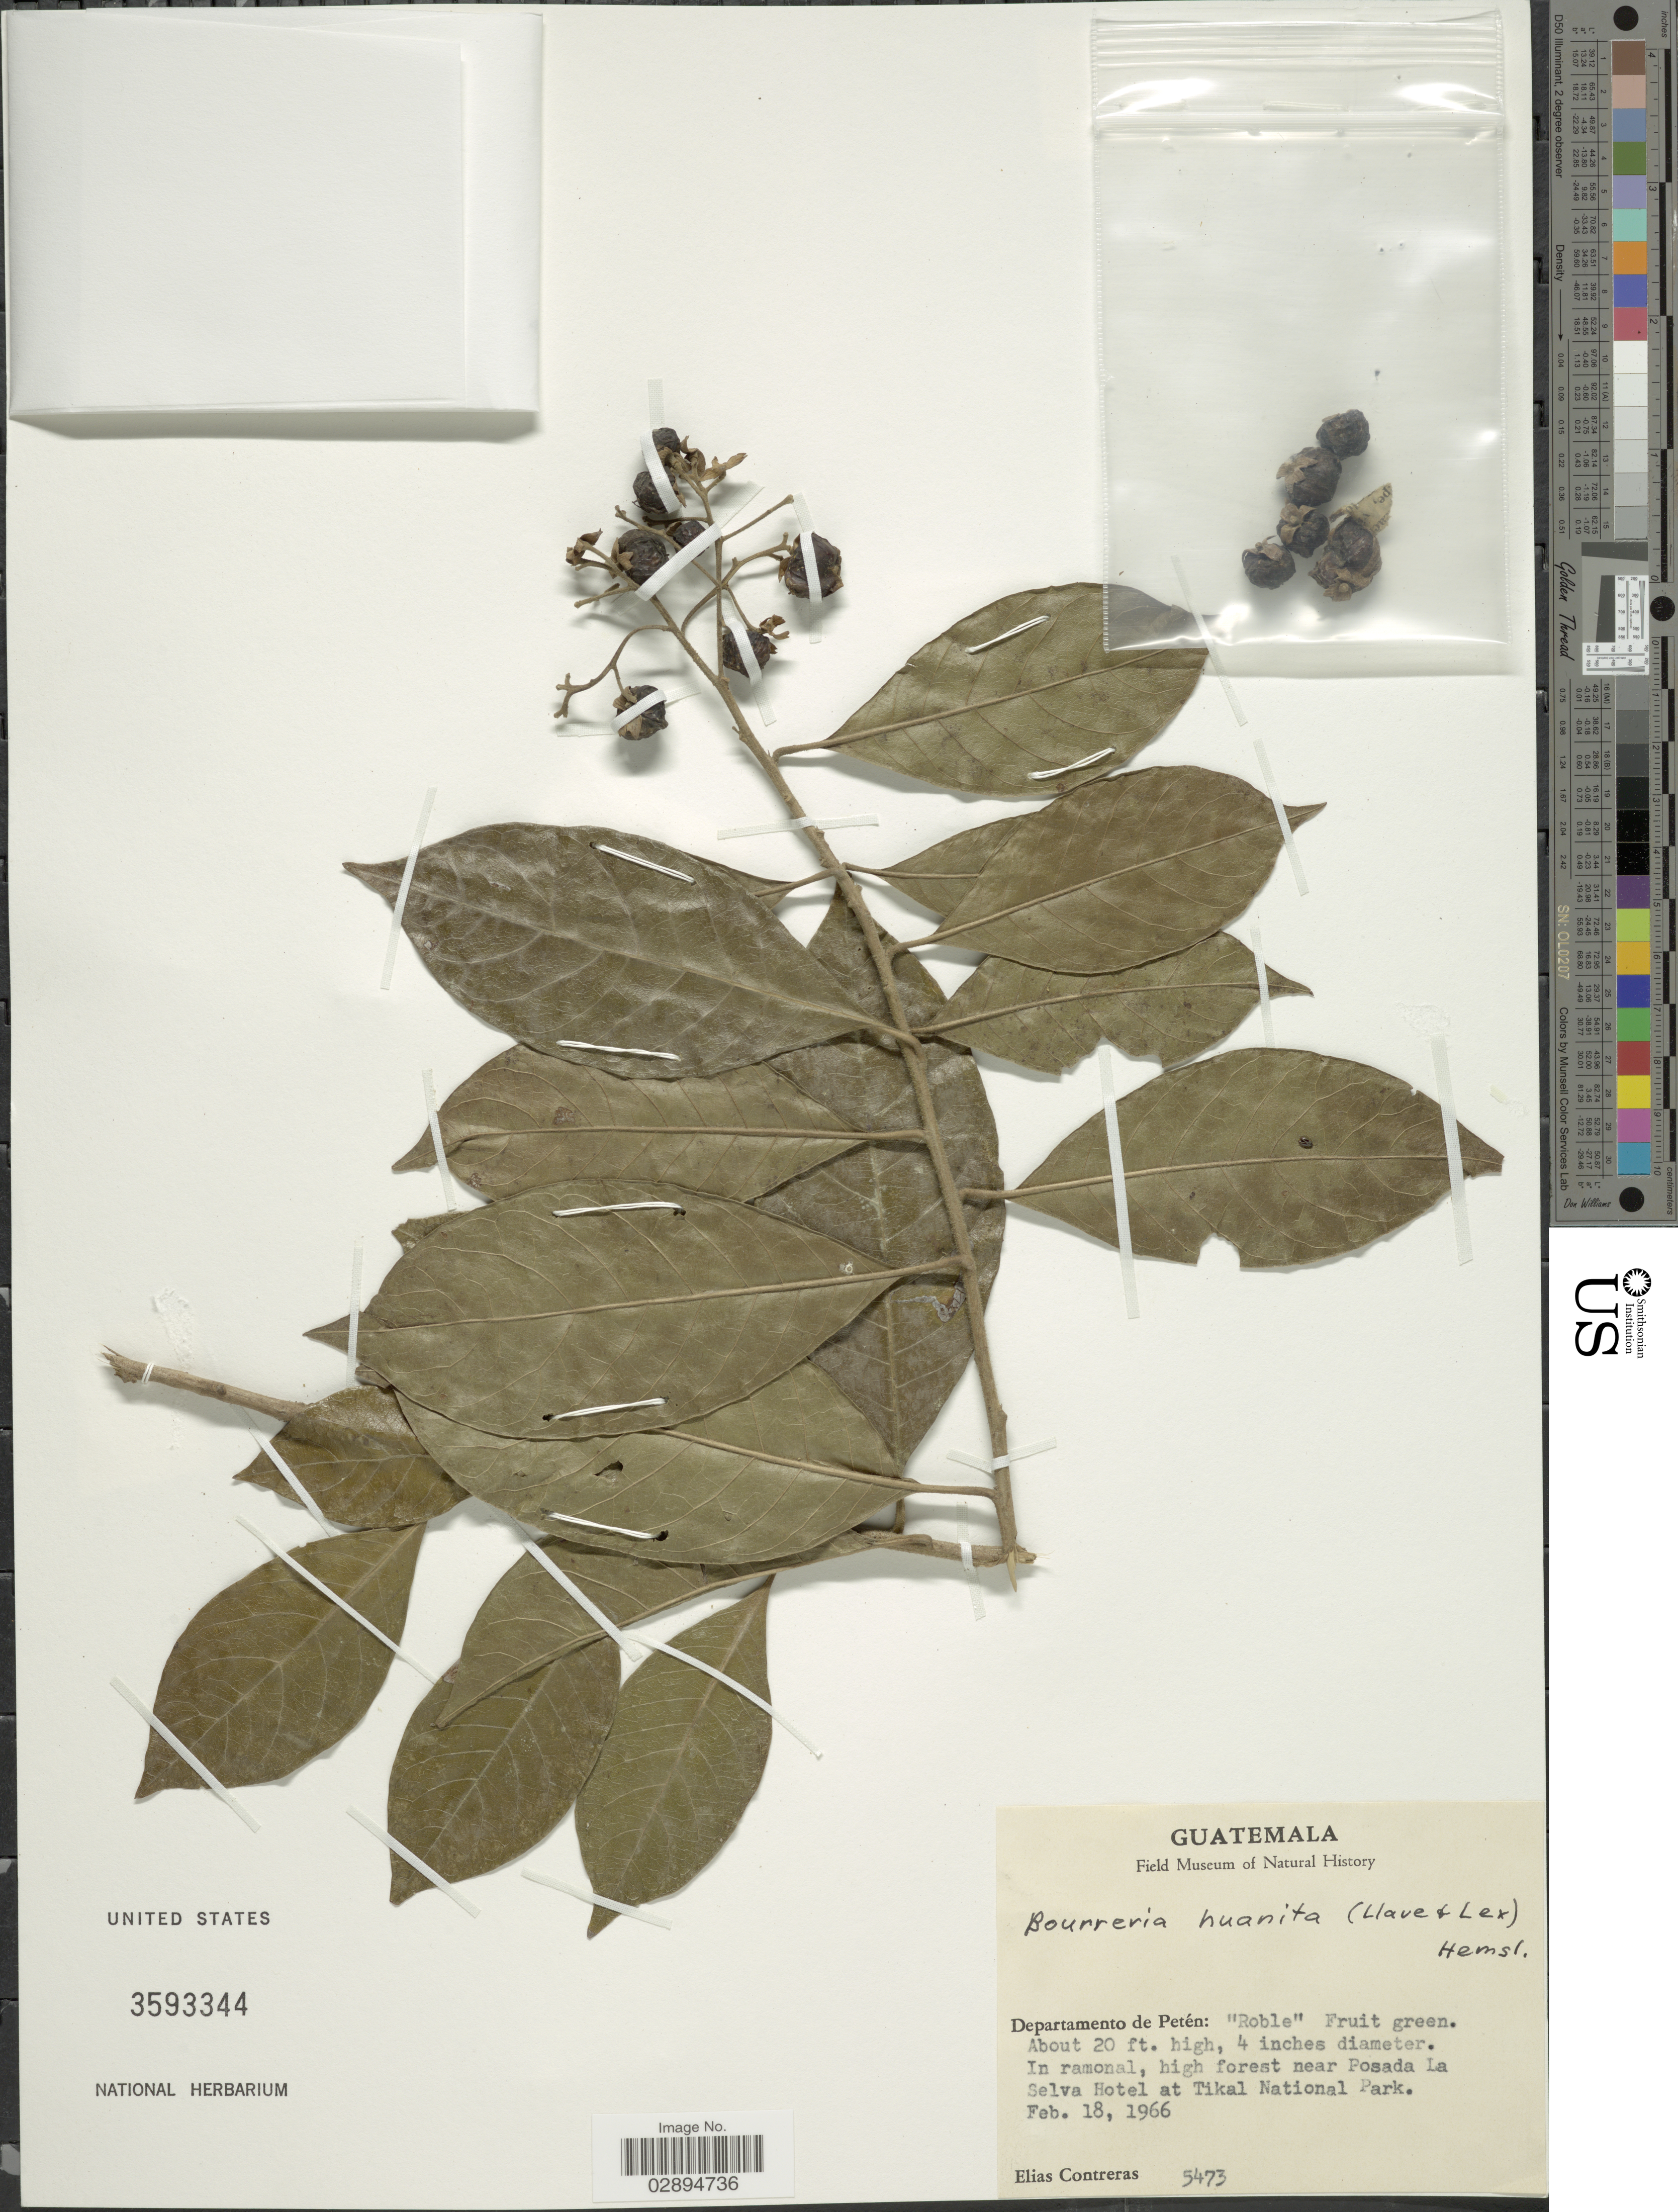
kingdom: Plantae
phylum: Tracheophyta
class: Magnoliopsida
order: Boraginales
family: Ehretiaceae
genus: Bourreria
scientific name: Bourreria huanita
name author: (Lex.) Hemsl.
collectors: E. Contreras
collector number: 5473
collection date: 1966-02-18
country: Guatemala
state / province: El Petén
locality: Departamento de Petén: In ramonal, high forest near Fosada La Selva Hotel at Tikal National Park.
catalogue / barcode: US 3593344